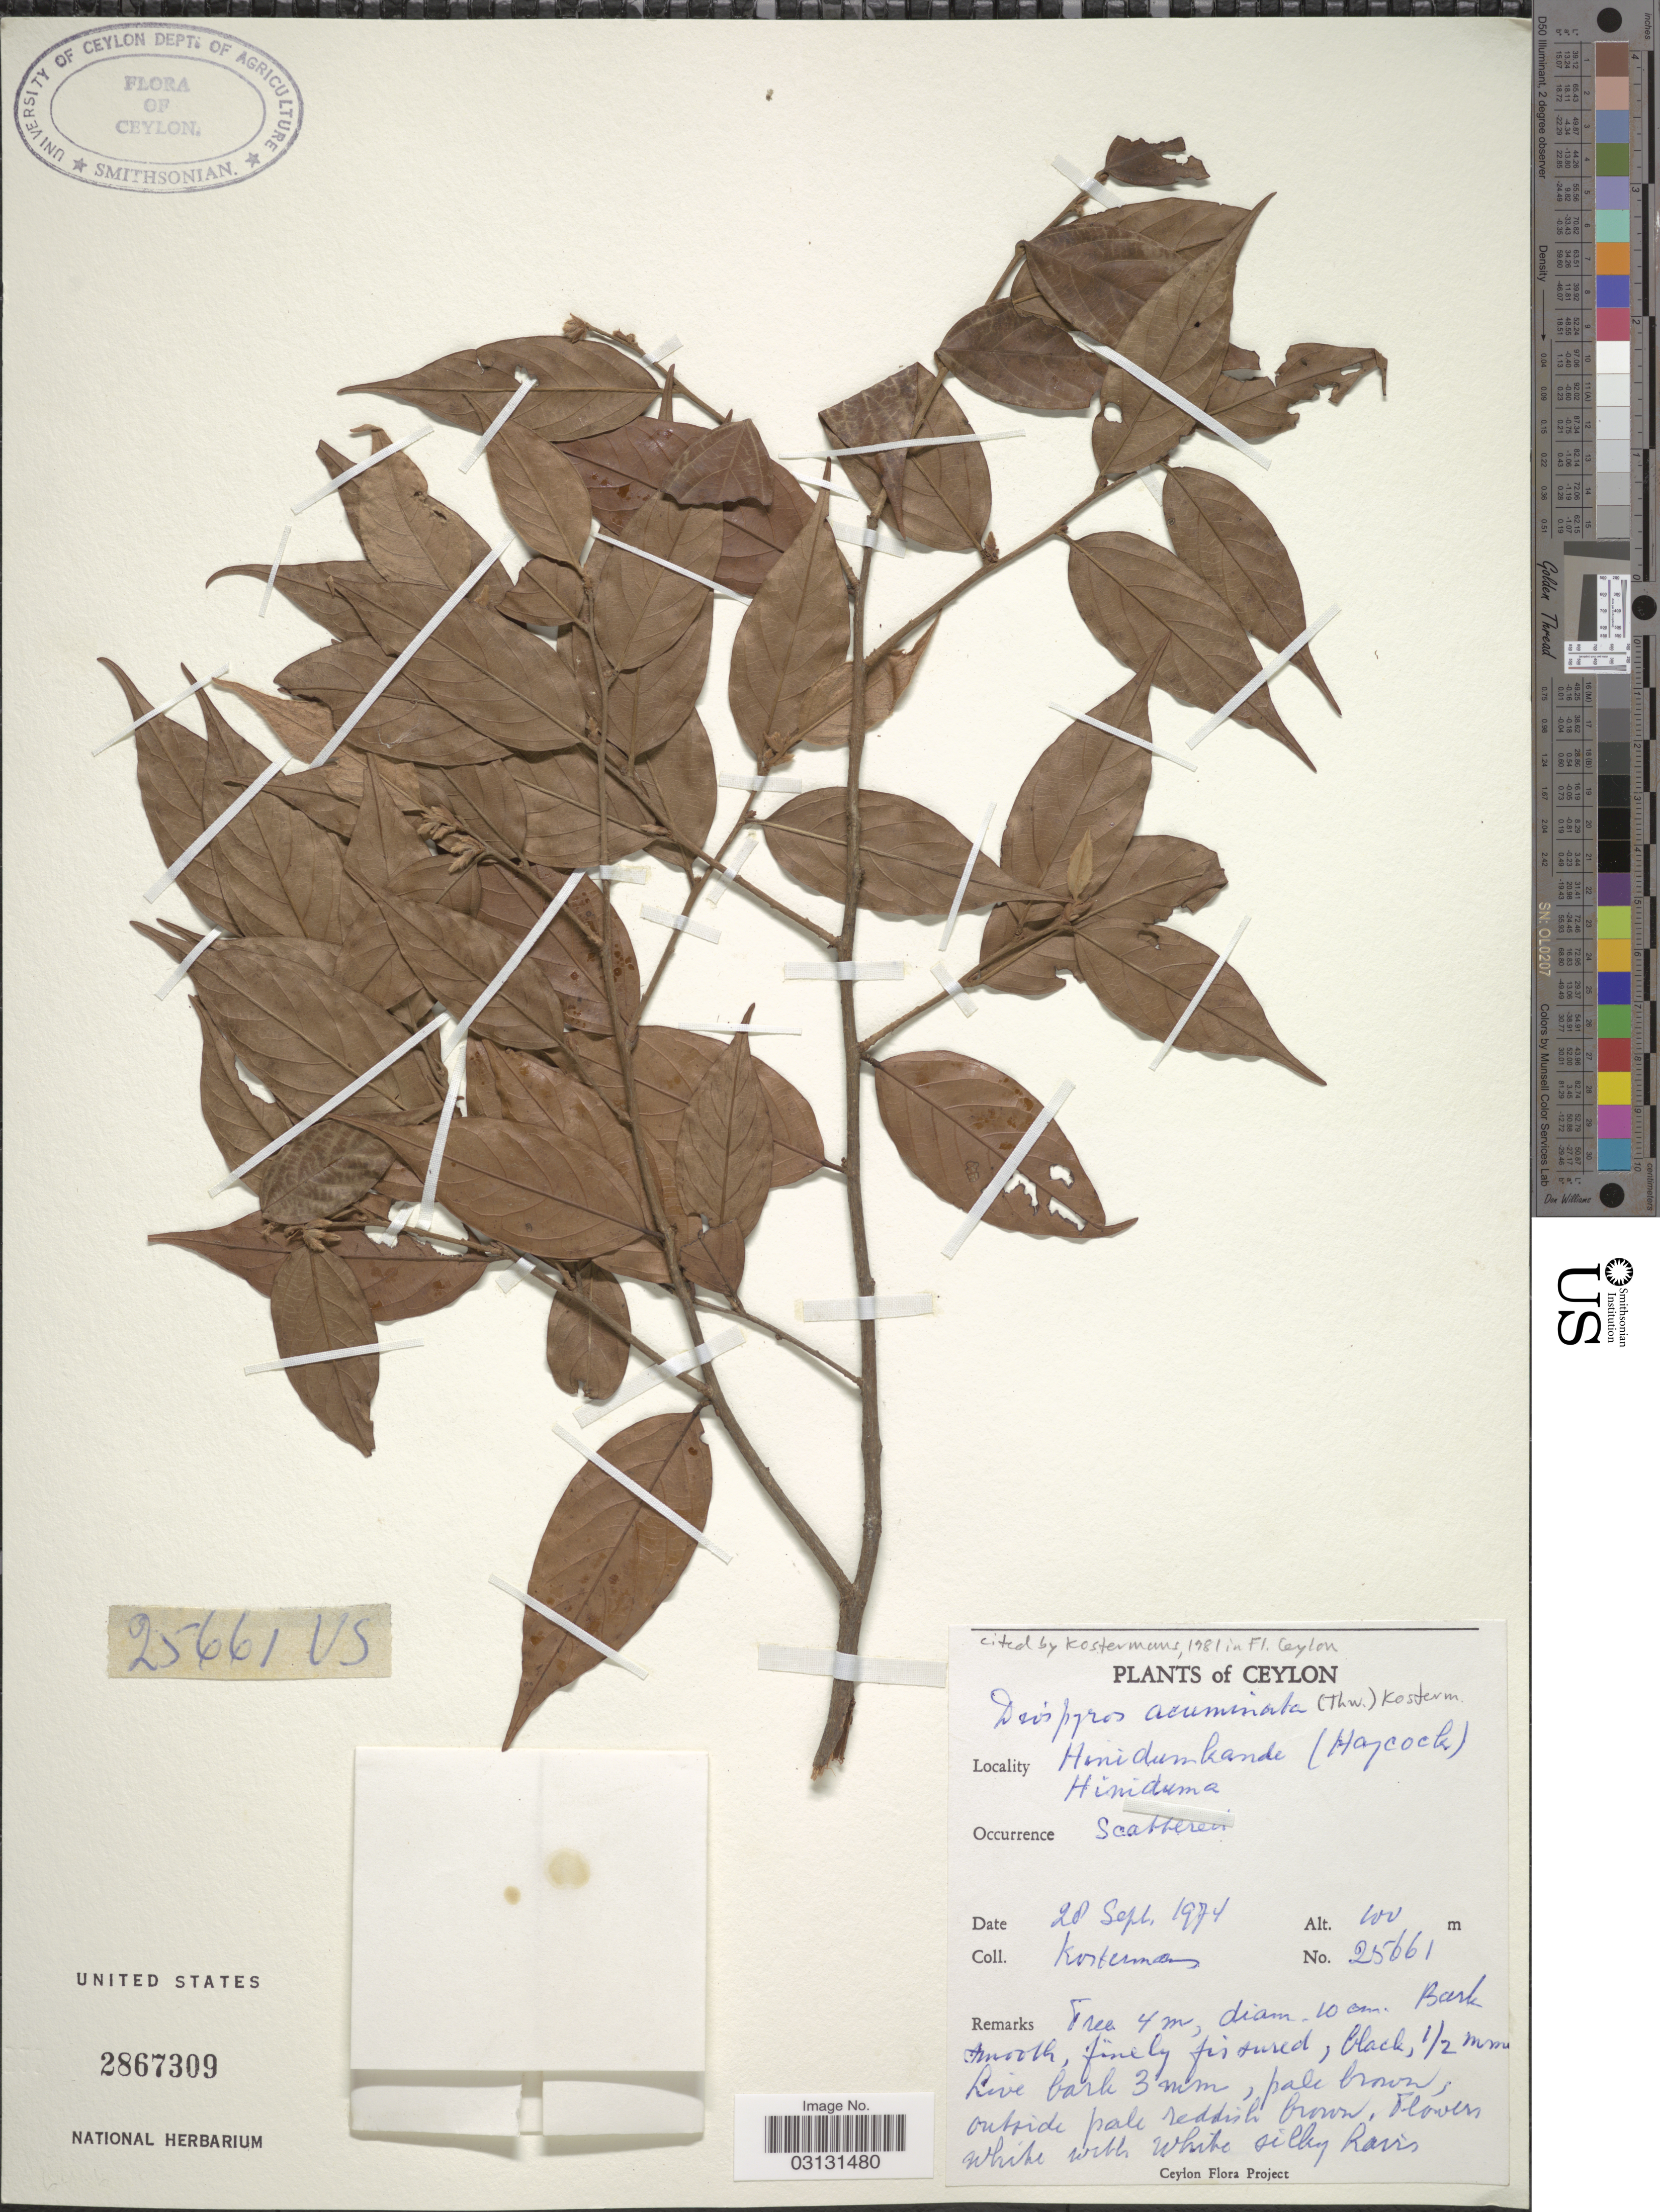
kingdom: Plantae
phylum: Tracheophyta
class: Magnoliopsida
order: Ericales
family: Ebenaceae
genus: Diospyros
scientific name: Diospyros acuminata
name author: (Thwaites) Kosterm.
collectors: Kostermans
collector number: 25661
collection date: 1974-09-28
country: Sri Lanka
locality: Ceylon. Hinidumkande (Haycock) Hiniduma.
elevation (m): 200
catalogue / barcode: US 2867309